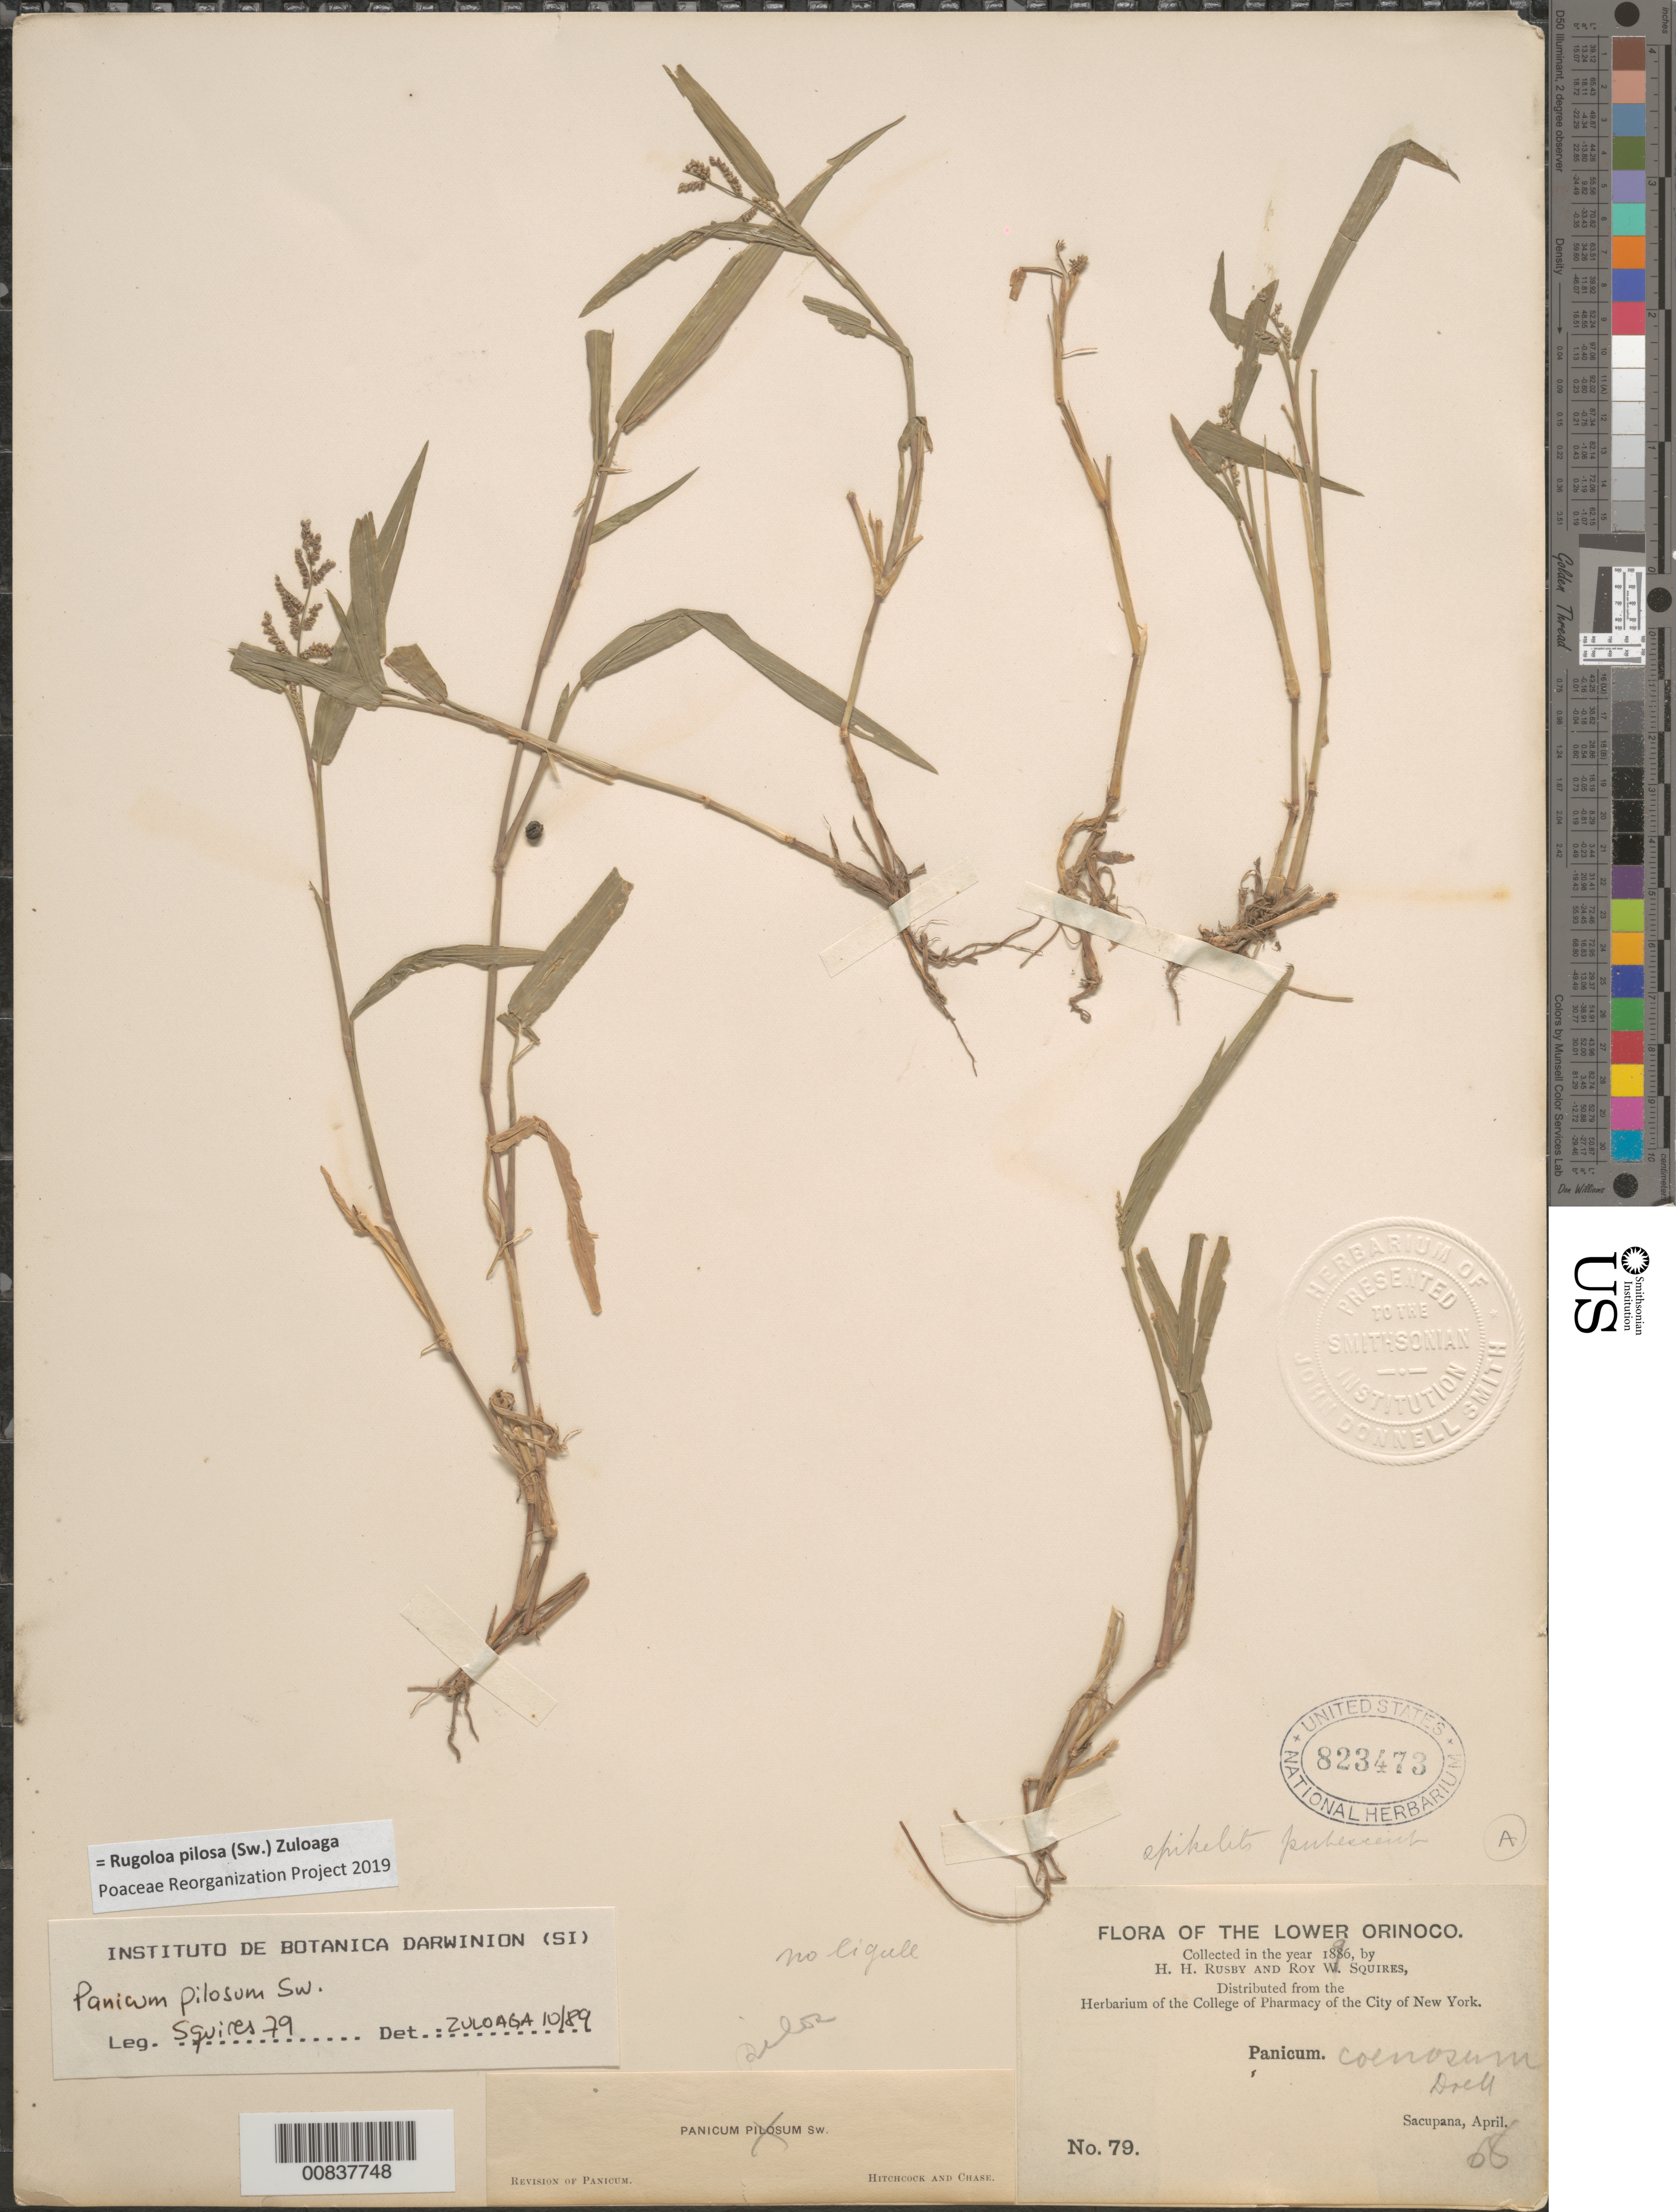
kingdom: Plantae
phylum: Tracheophyta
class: Liliopsida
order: Poales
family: Poaceae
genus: Panicum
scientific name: Panicum pilosum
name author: Sw.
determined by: Zuloaga, F. O.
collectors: H. H. Rusby & R. Squires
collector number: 79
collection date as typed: April 1896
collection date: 1896-04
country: Venezuela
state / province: Delta Amacuro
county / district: Antonio Díaz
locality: Lower Orinoco, Sacupana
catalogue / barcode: US 823473